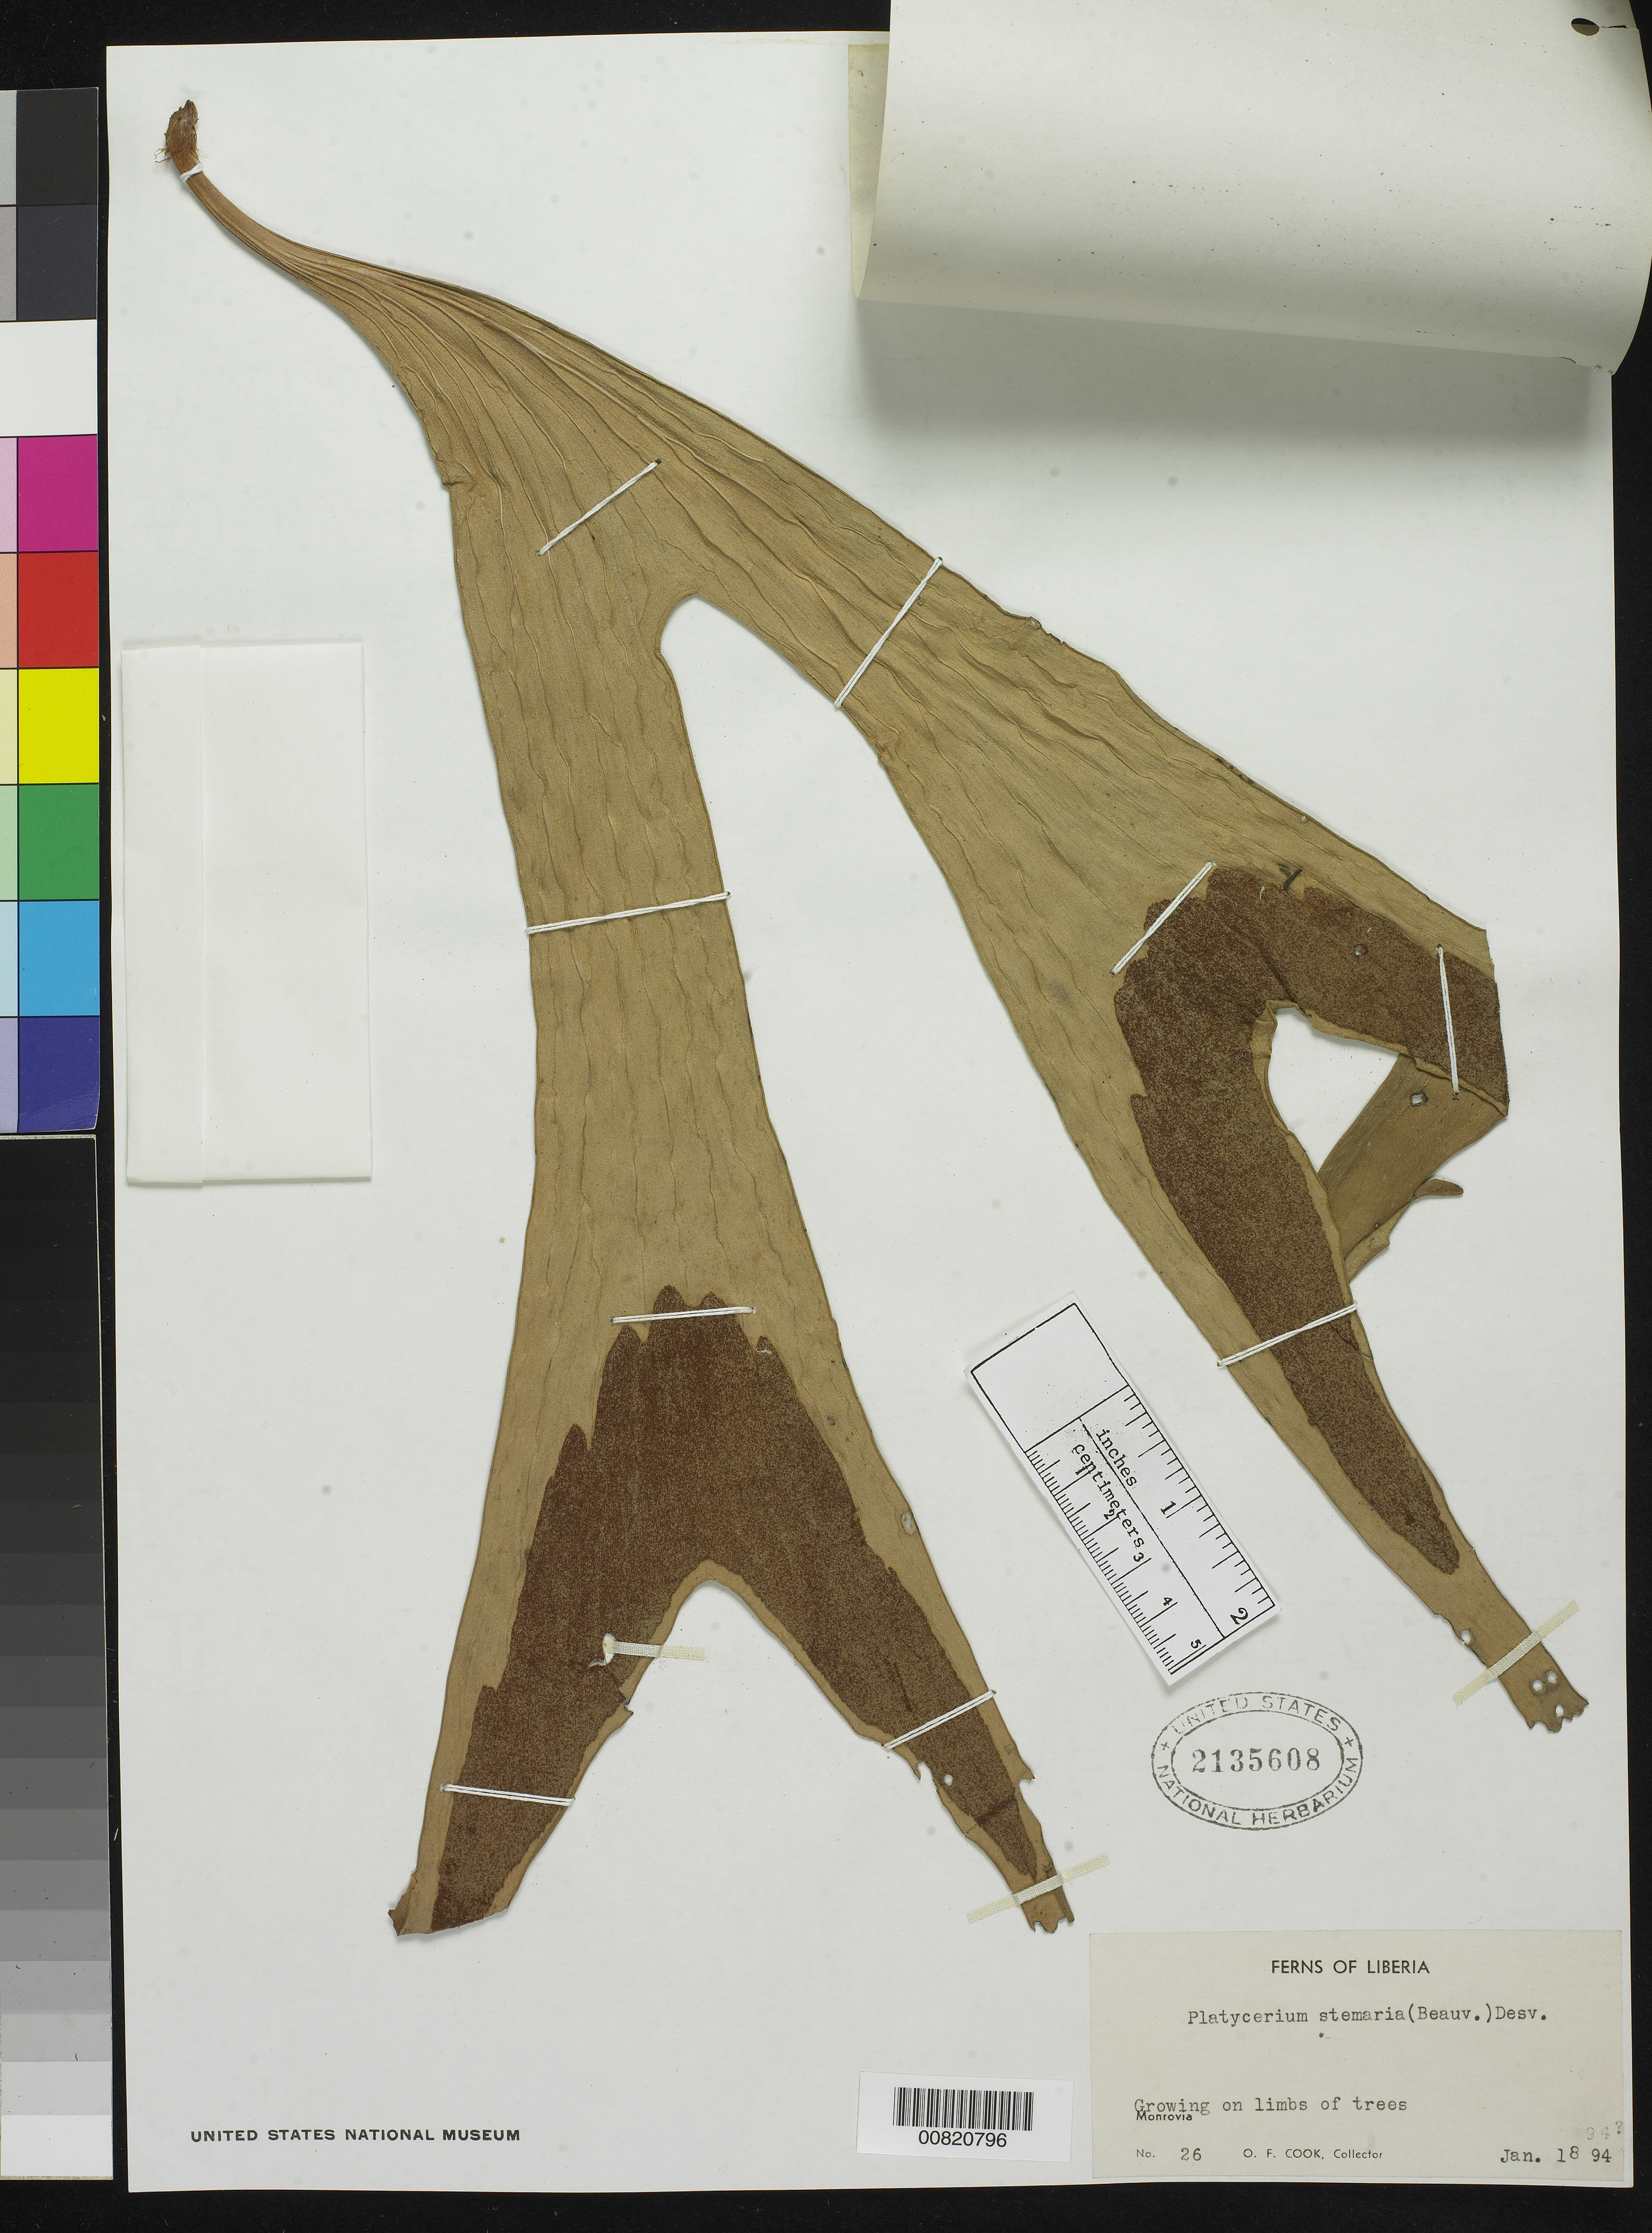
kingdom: Plantae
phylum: Tracheophyta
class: Polypodiopsida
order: Polypodiales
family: Polypodiaceae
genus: Platycerium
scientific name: Platycerium stemaria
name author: (P. Beauv.) Desv.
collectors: O. F. Cook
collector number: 26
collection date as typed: Jan 1894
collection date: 1894-01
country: Liberia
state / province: Montserrado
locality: Monrovia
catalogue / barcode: US 2135608